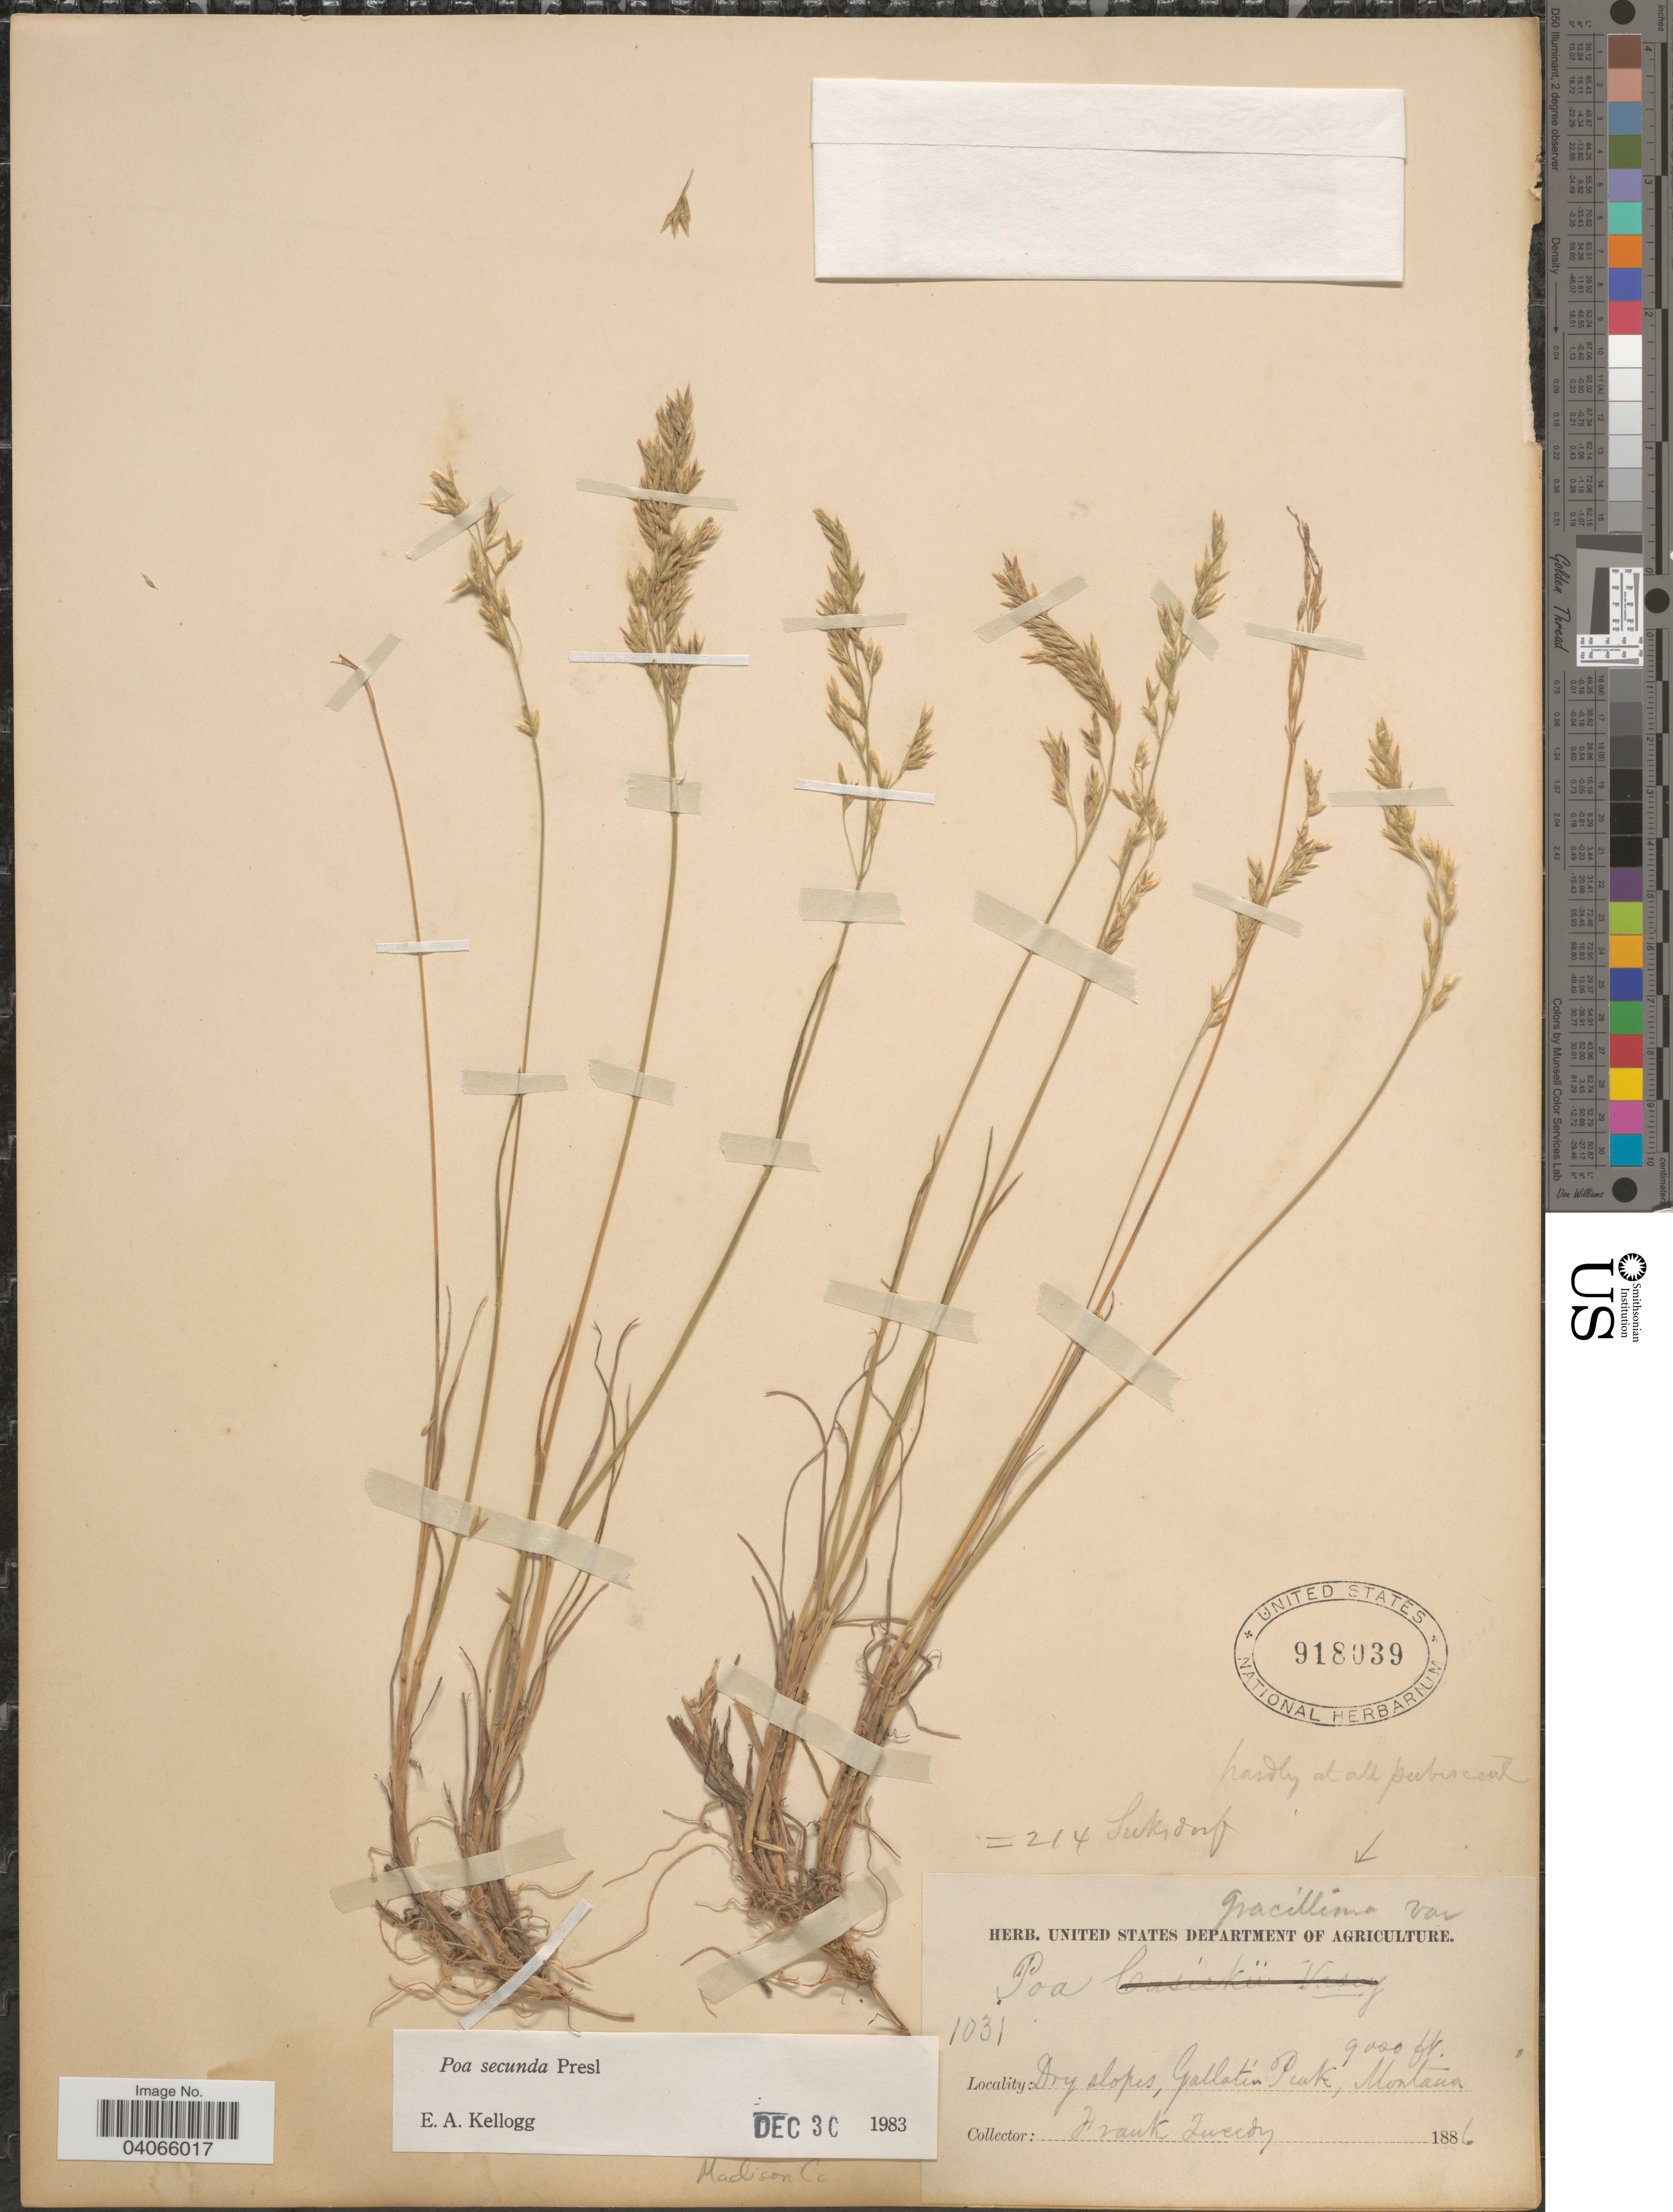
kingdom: Plantae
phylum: Tracheophyta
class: Liliopsida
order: Poales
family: Poaceae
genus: Poa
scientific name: Poa secunda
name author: J. Presl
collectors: F. Tweedy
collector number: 1031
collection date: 1886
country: United States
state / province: Montana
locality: Gallatin Park. Madison Co.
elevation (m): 2743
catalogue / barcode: US 918039